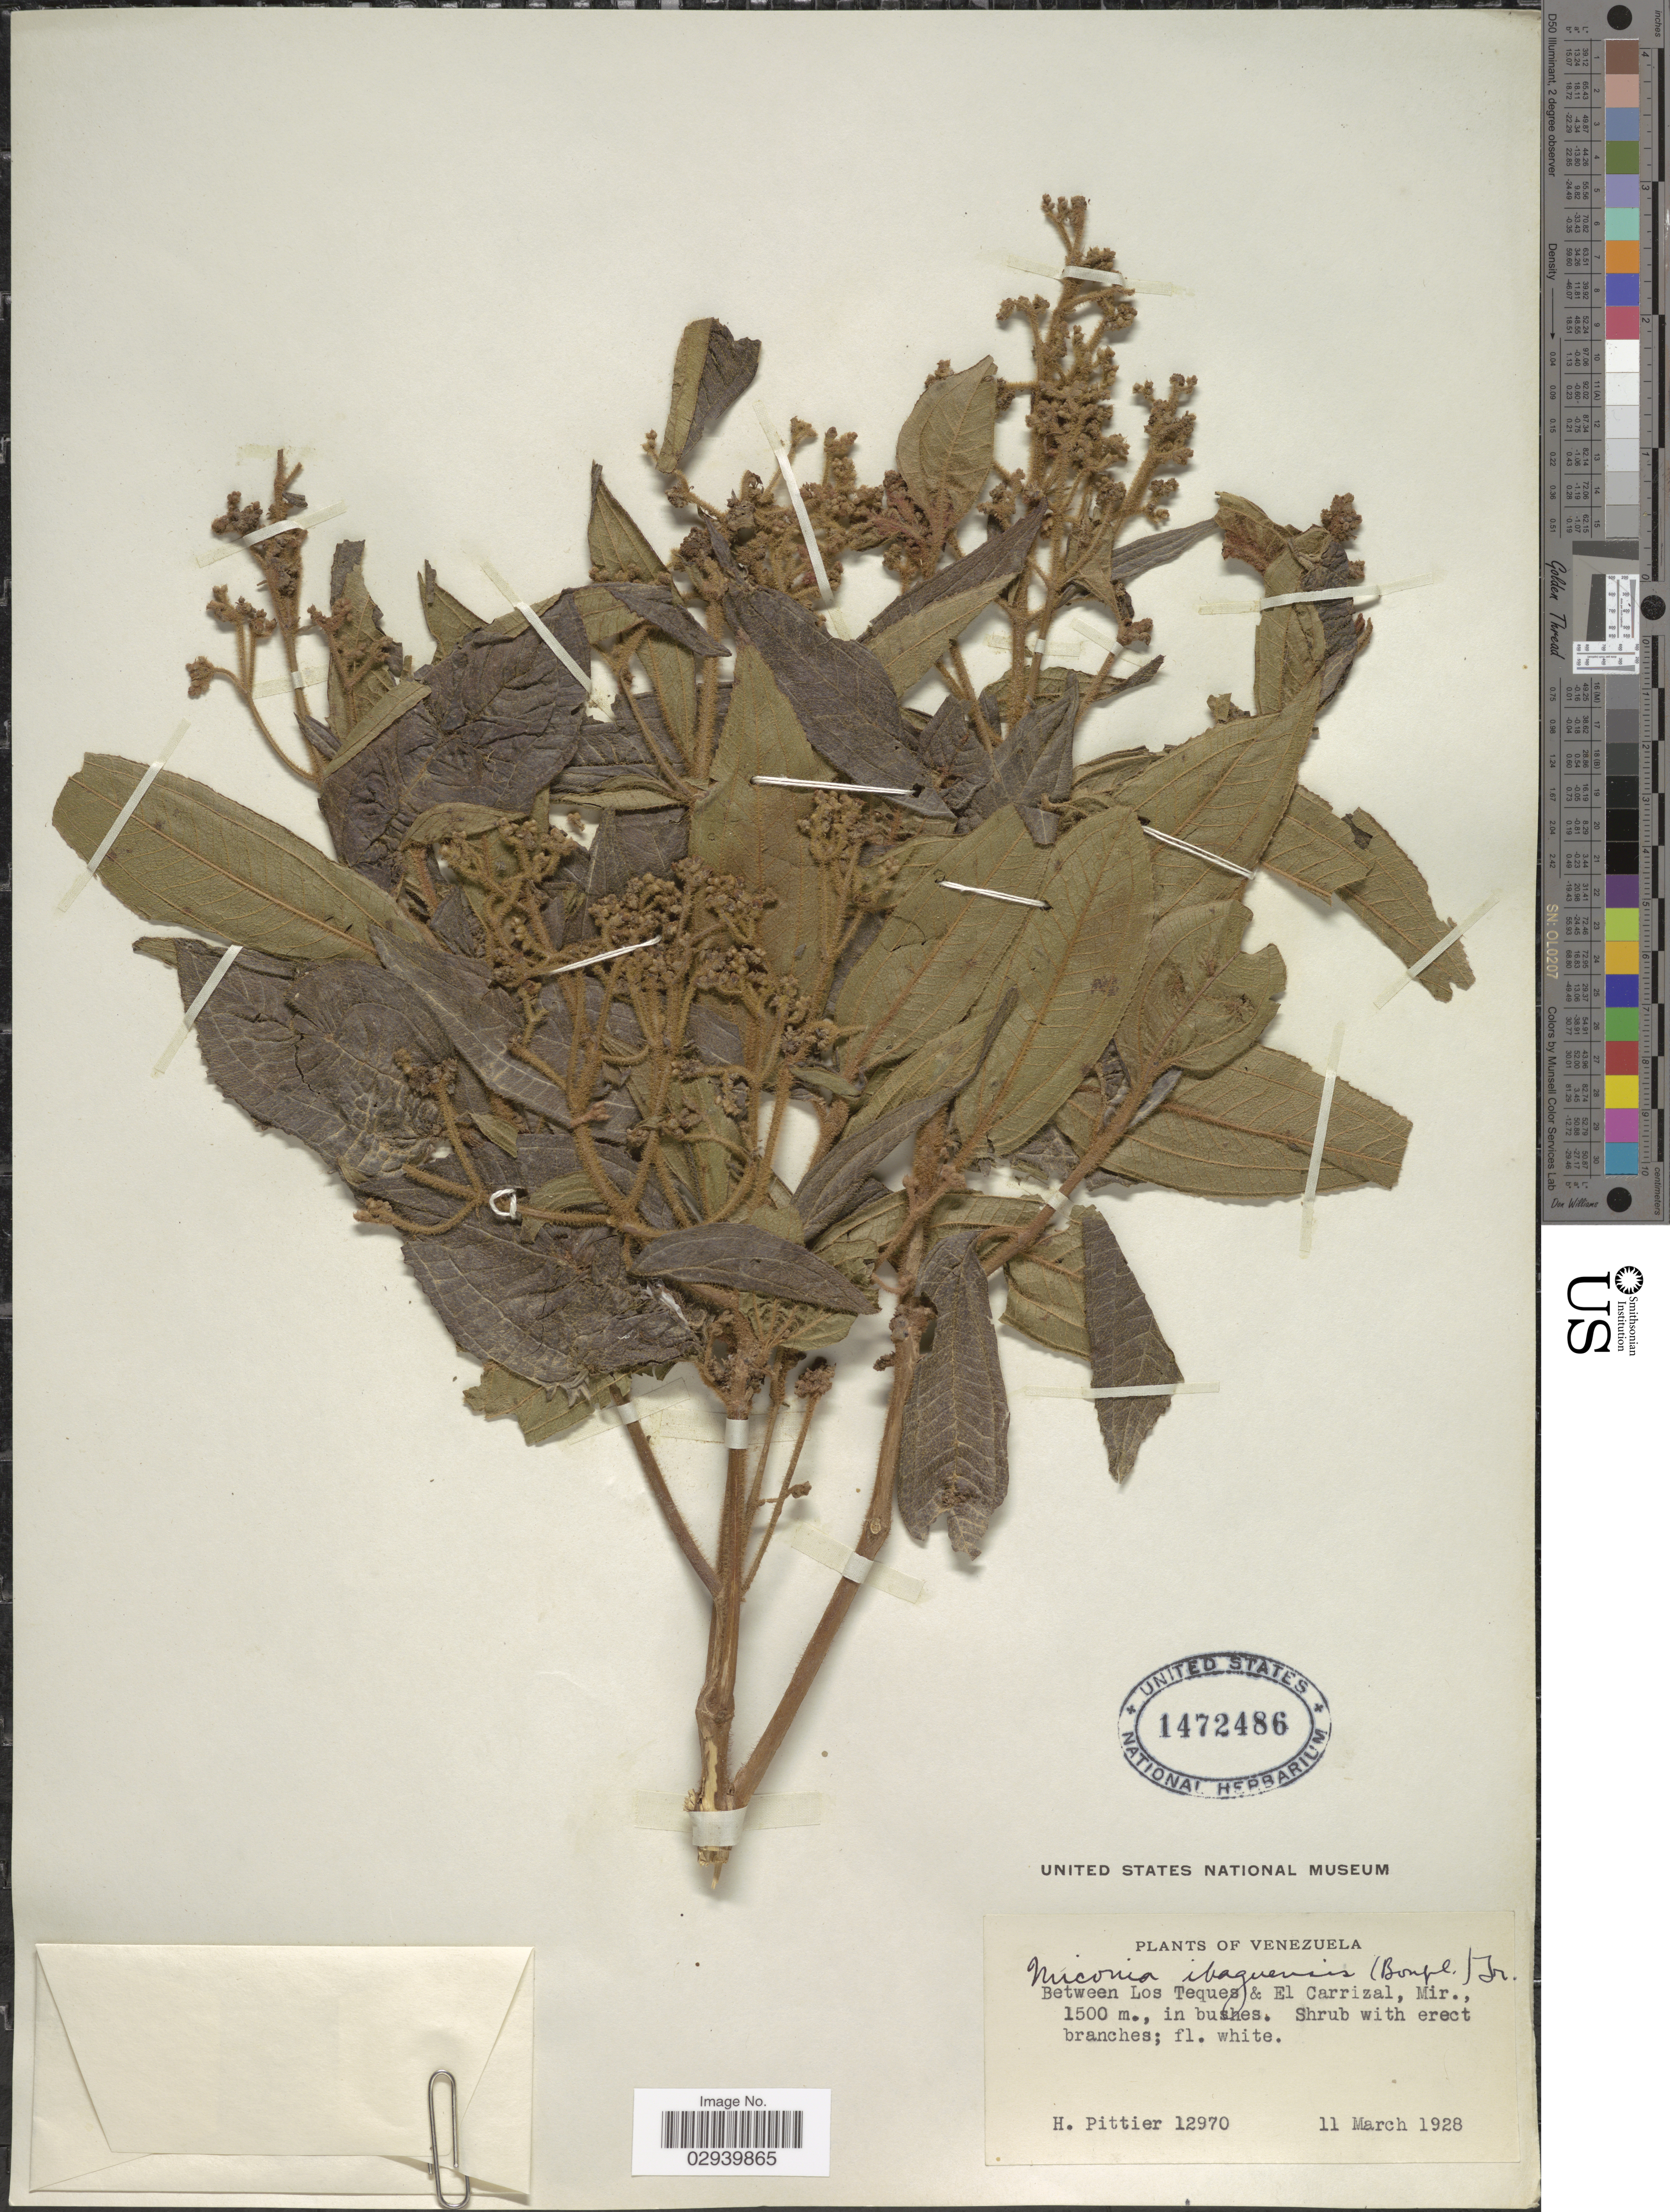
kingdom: Plantae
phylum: Tracheophyta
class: Magnoliopsida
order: Myrtales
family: Melastomataceae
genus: Miconia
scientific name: Miconia ibaguensis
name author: (Bonpl.) Triana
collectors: H. F. Pittier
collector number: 12970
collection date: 1928-03-11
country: Venezuela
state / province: Miranda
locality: Between Los Teques & El Carrizal, Mir.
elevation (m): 1500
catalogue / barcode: US 1472486